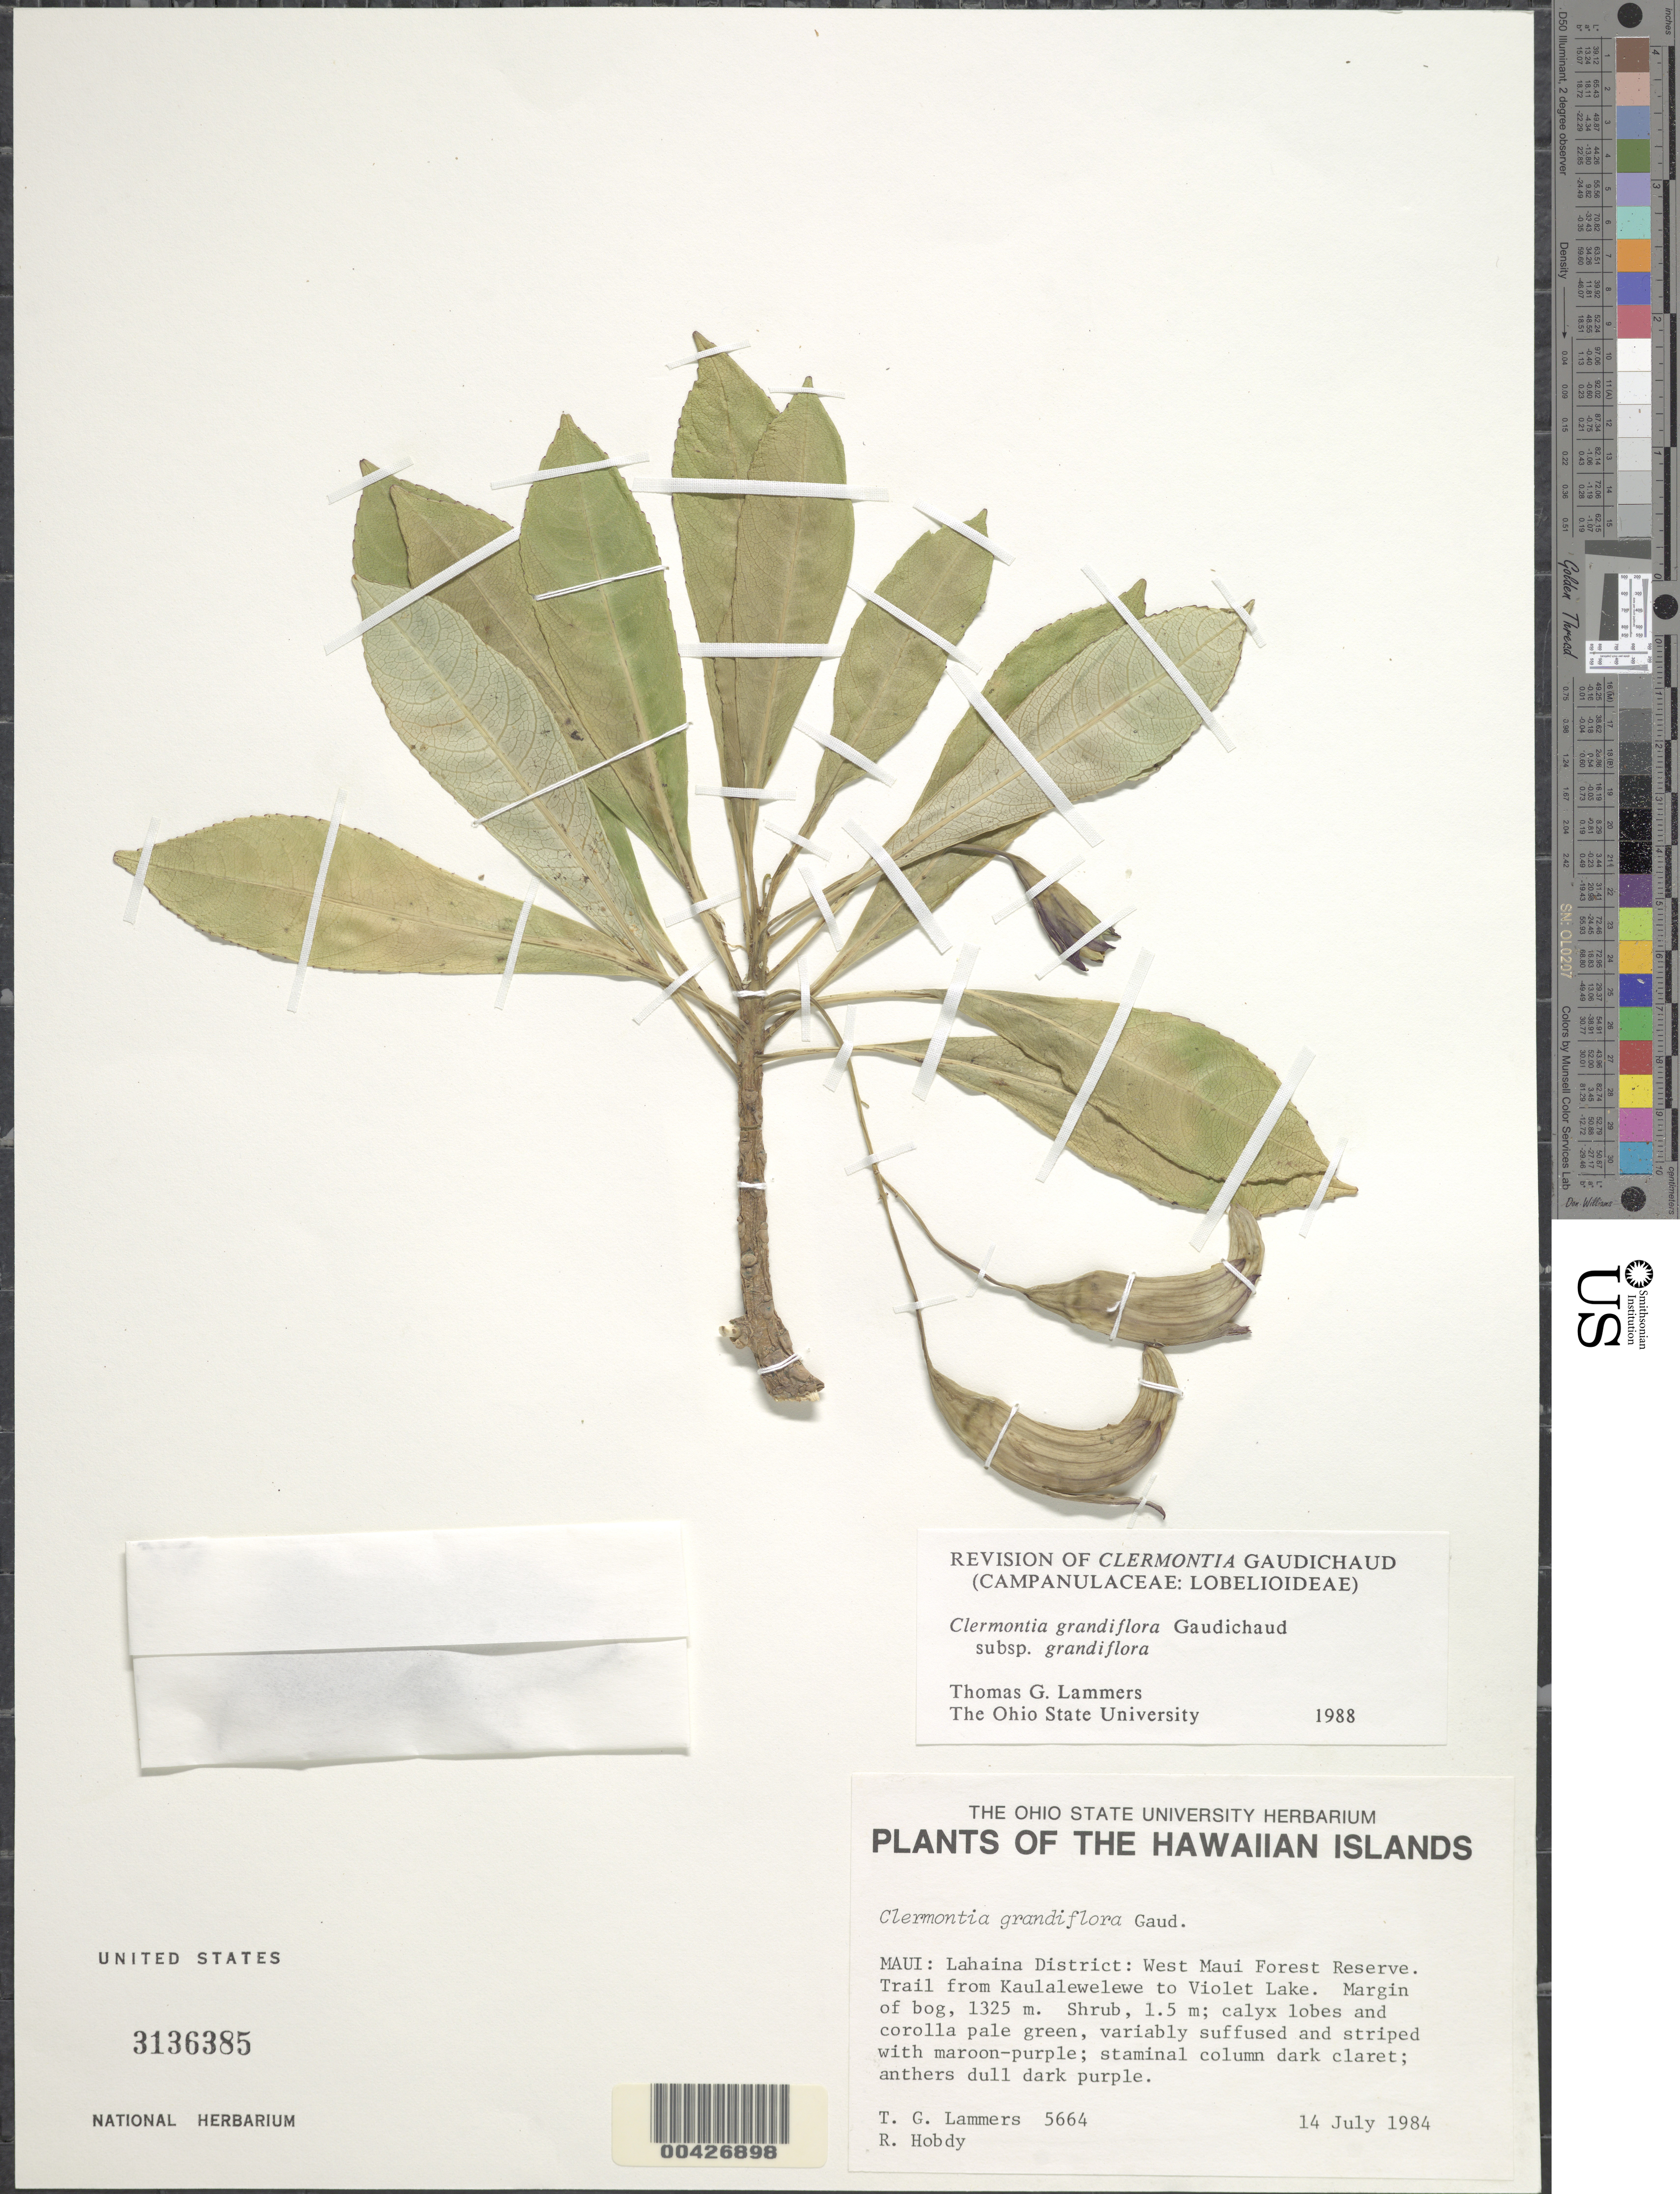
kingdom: Plantae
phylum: Tracheophyta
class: Magnoliopsida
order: Asterales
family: Campanulaceae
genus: Clermontia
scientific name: Clermontia grandiflora subsp. grandiflora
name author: Gaudich.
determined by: Lammers, T. G.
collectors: T. G. Lammers & R. Hobdy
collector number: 5664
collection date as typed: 14 Jul 1984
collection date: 1984-07-14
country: United States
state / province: Hawaii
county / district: Maui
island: Maui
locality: Lahaina District: West Maui Forest Reserve. Trail from Kaulalewelewe to Violet Lake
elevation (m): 1325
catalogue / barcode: US 3136385